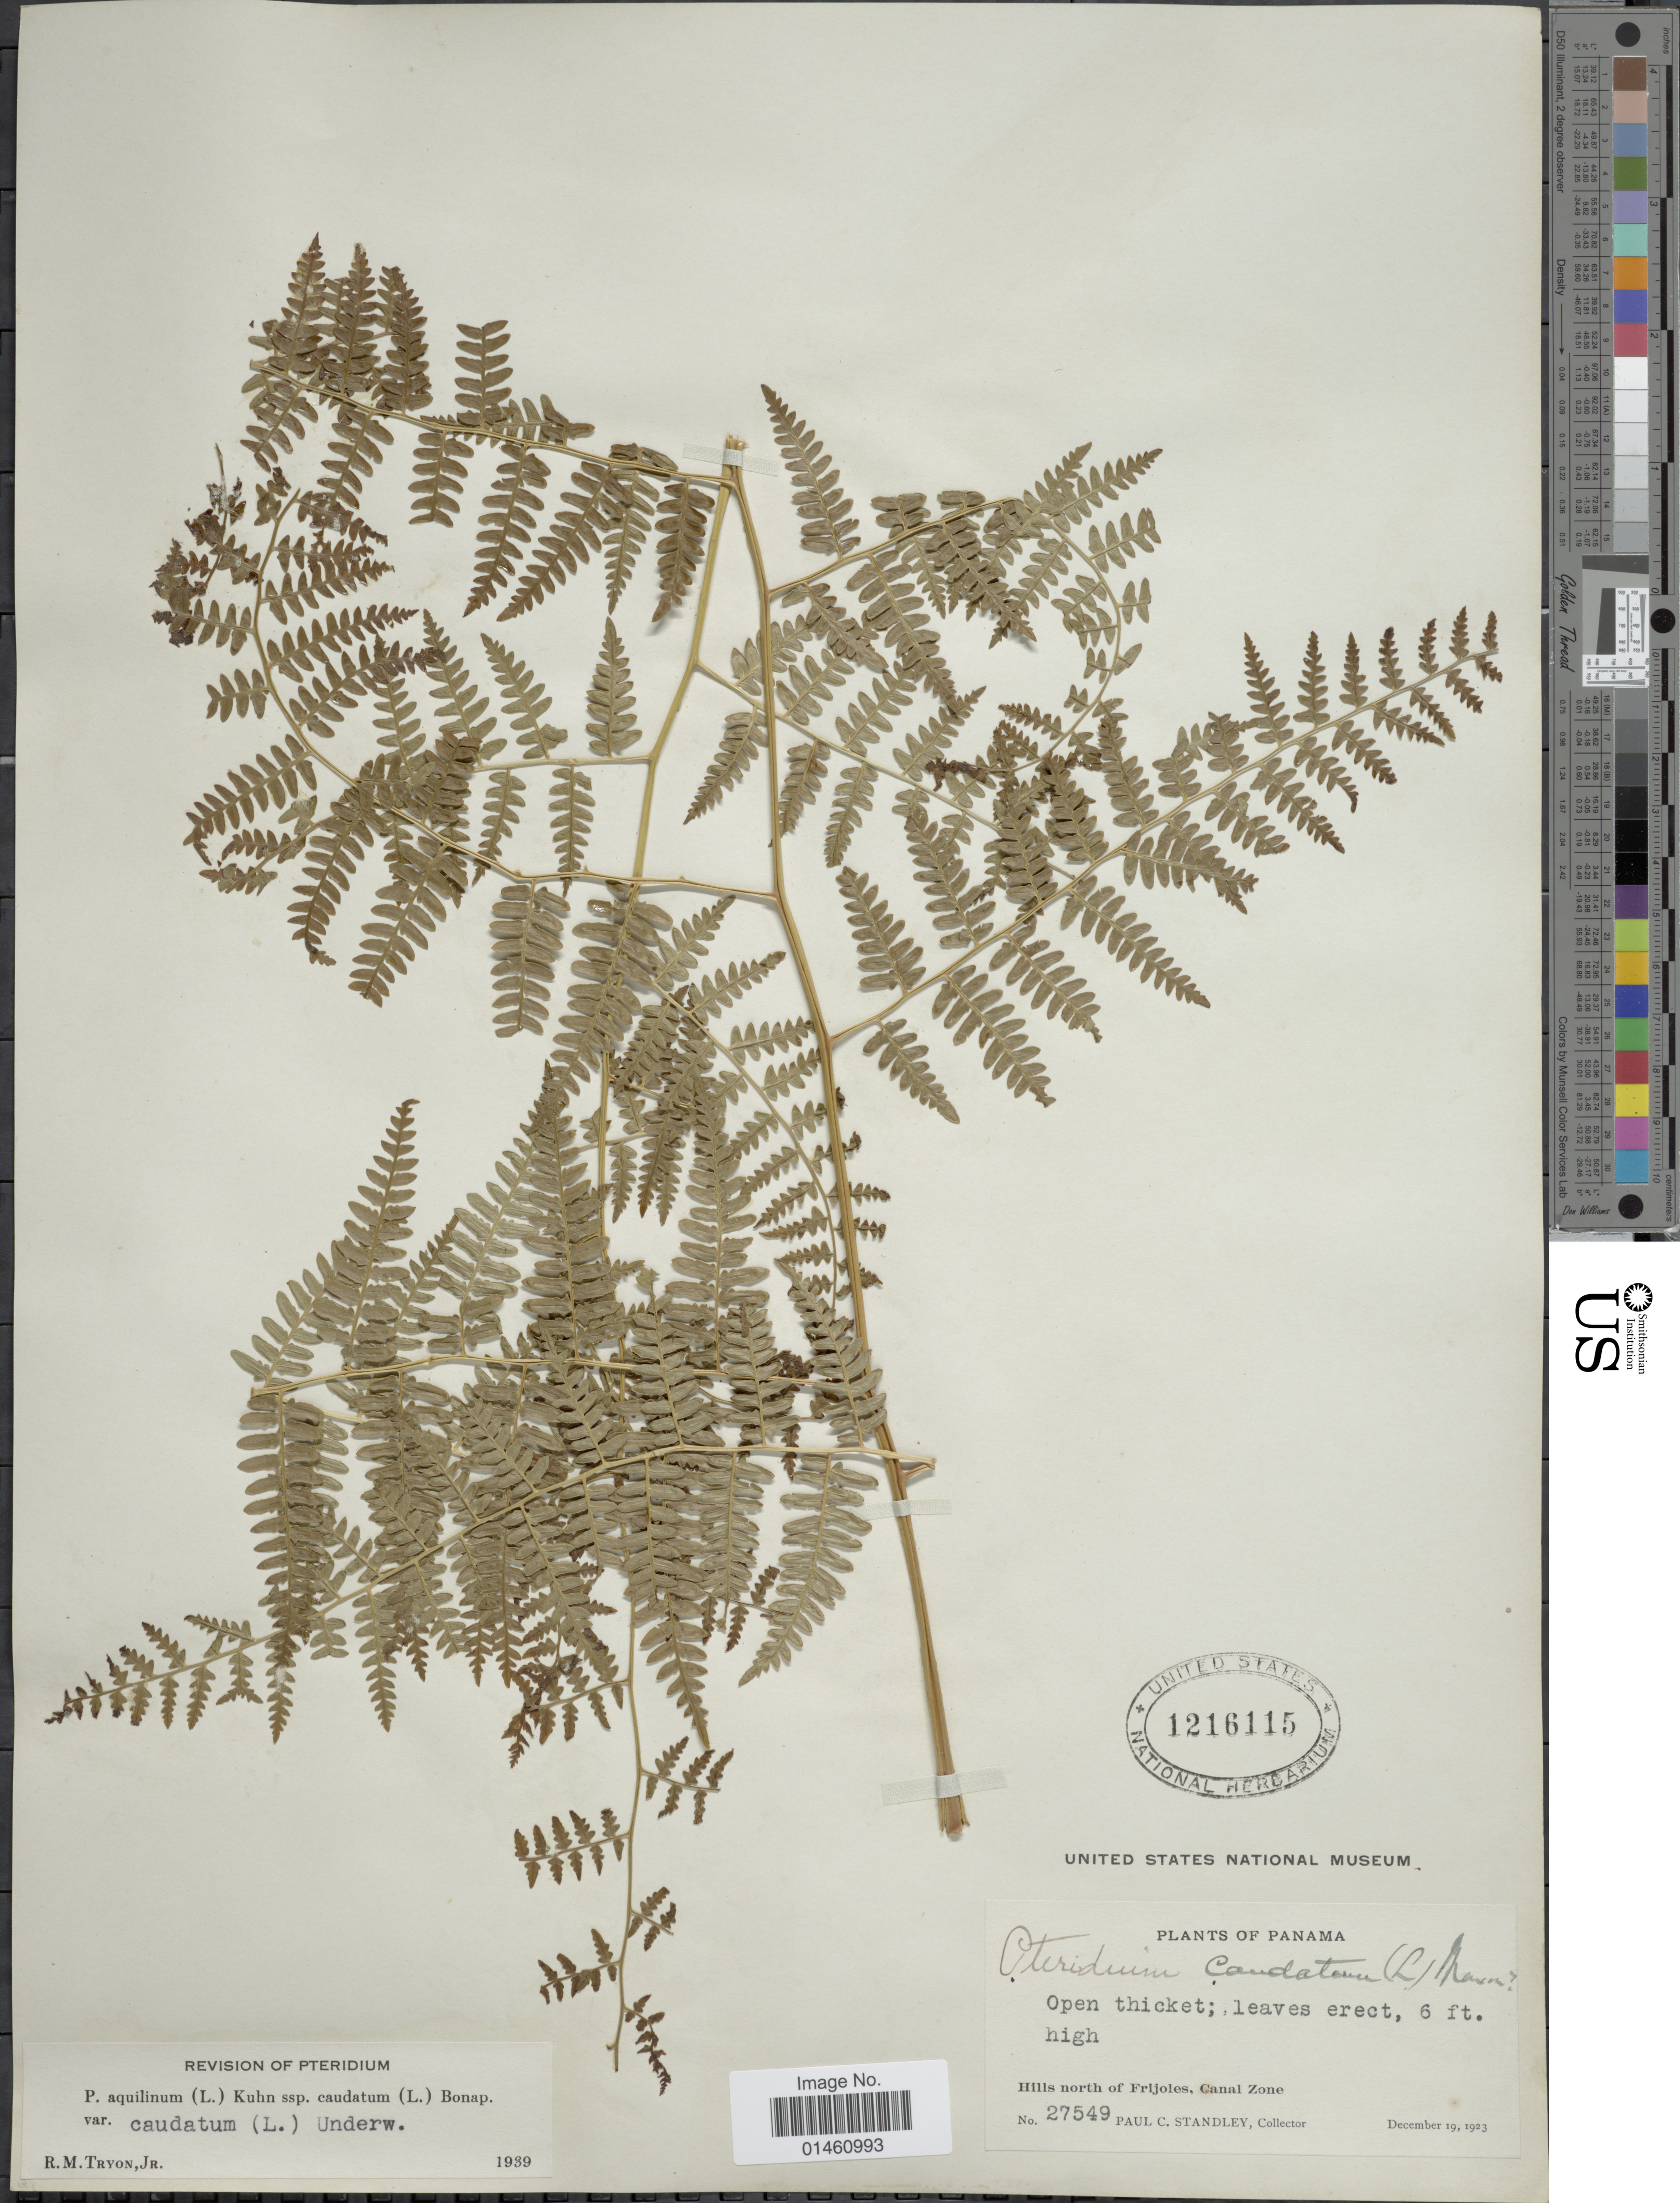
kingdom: Plantae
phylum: Tracheophyta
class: Polypodiopsida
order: Polypodiales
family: Dennstaedtiaceae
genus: Pteridium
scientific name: Pteridium caudatum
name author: (L.) Maxon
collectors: P. C. Standley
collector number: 27549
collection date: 1923-12-19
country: Panama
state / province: Colón / Panamá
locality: Canal Zone, Hills north of Frijoles.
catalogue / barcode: US 1216115